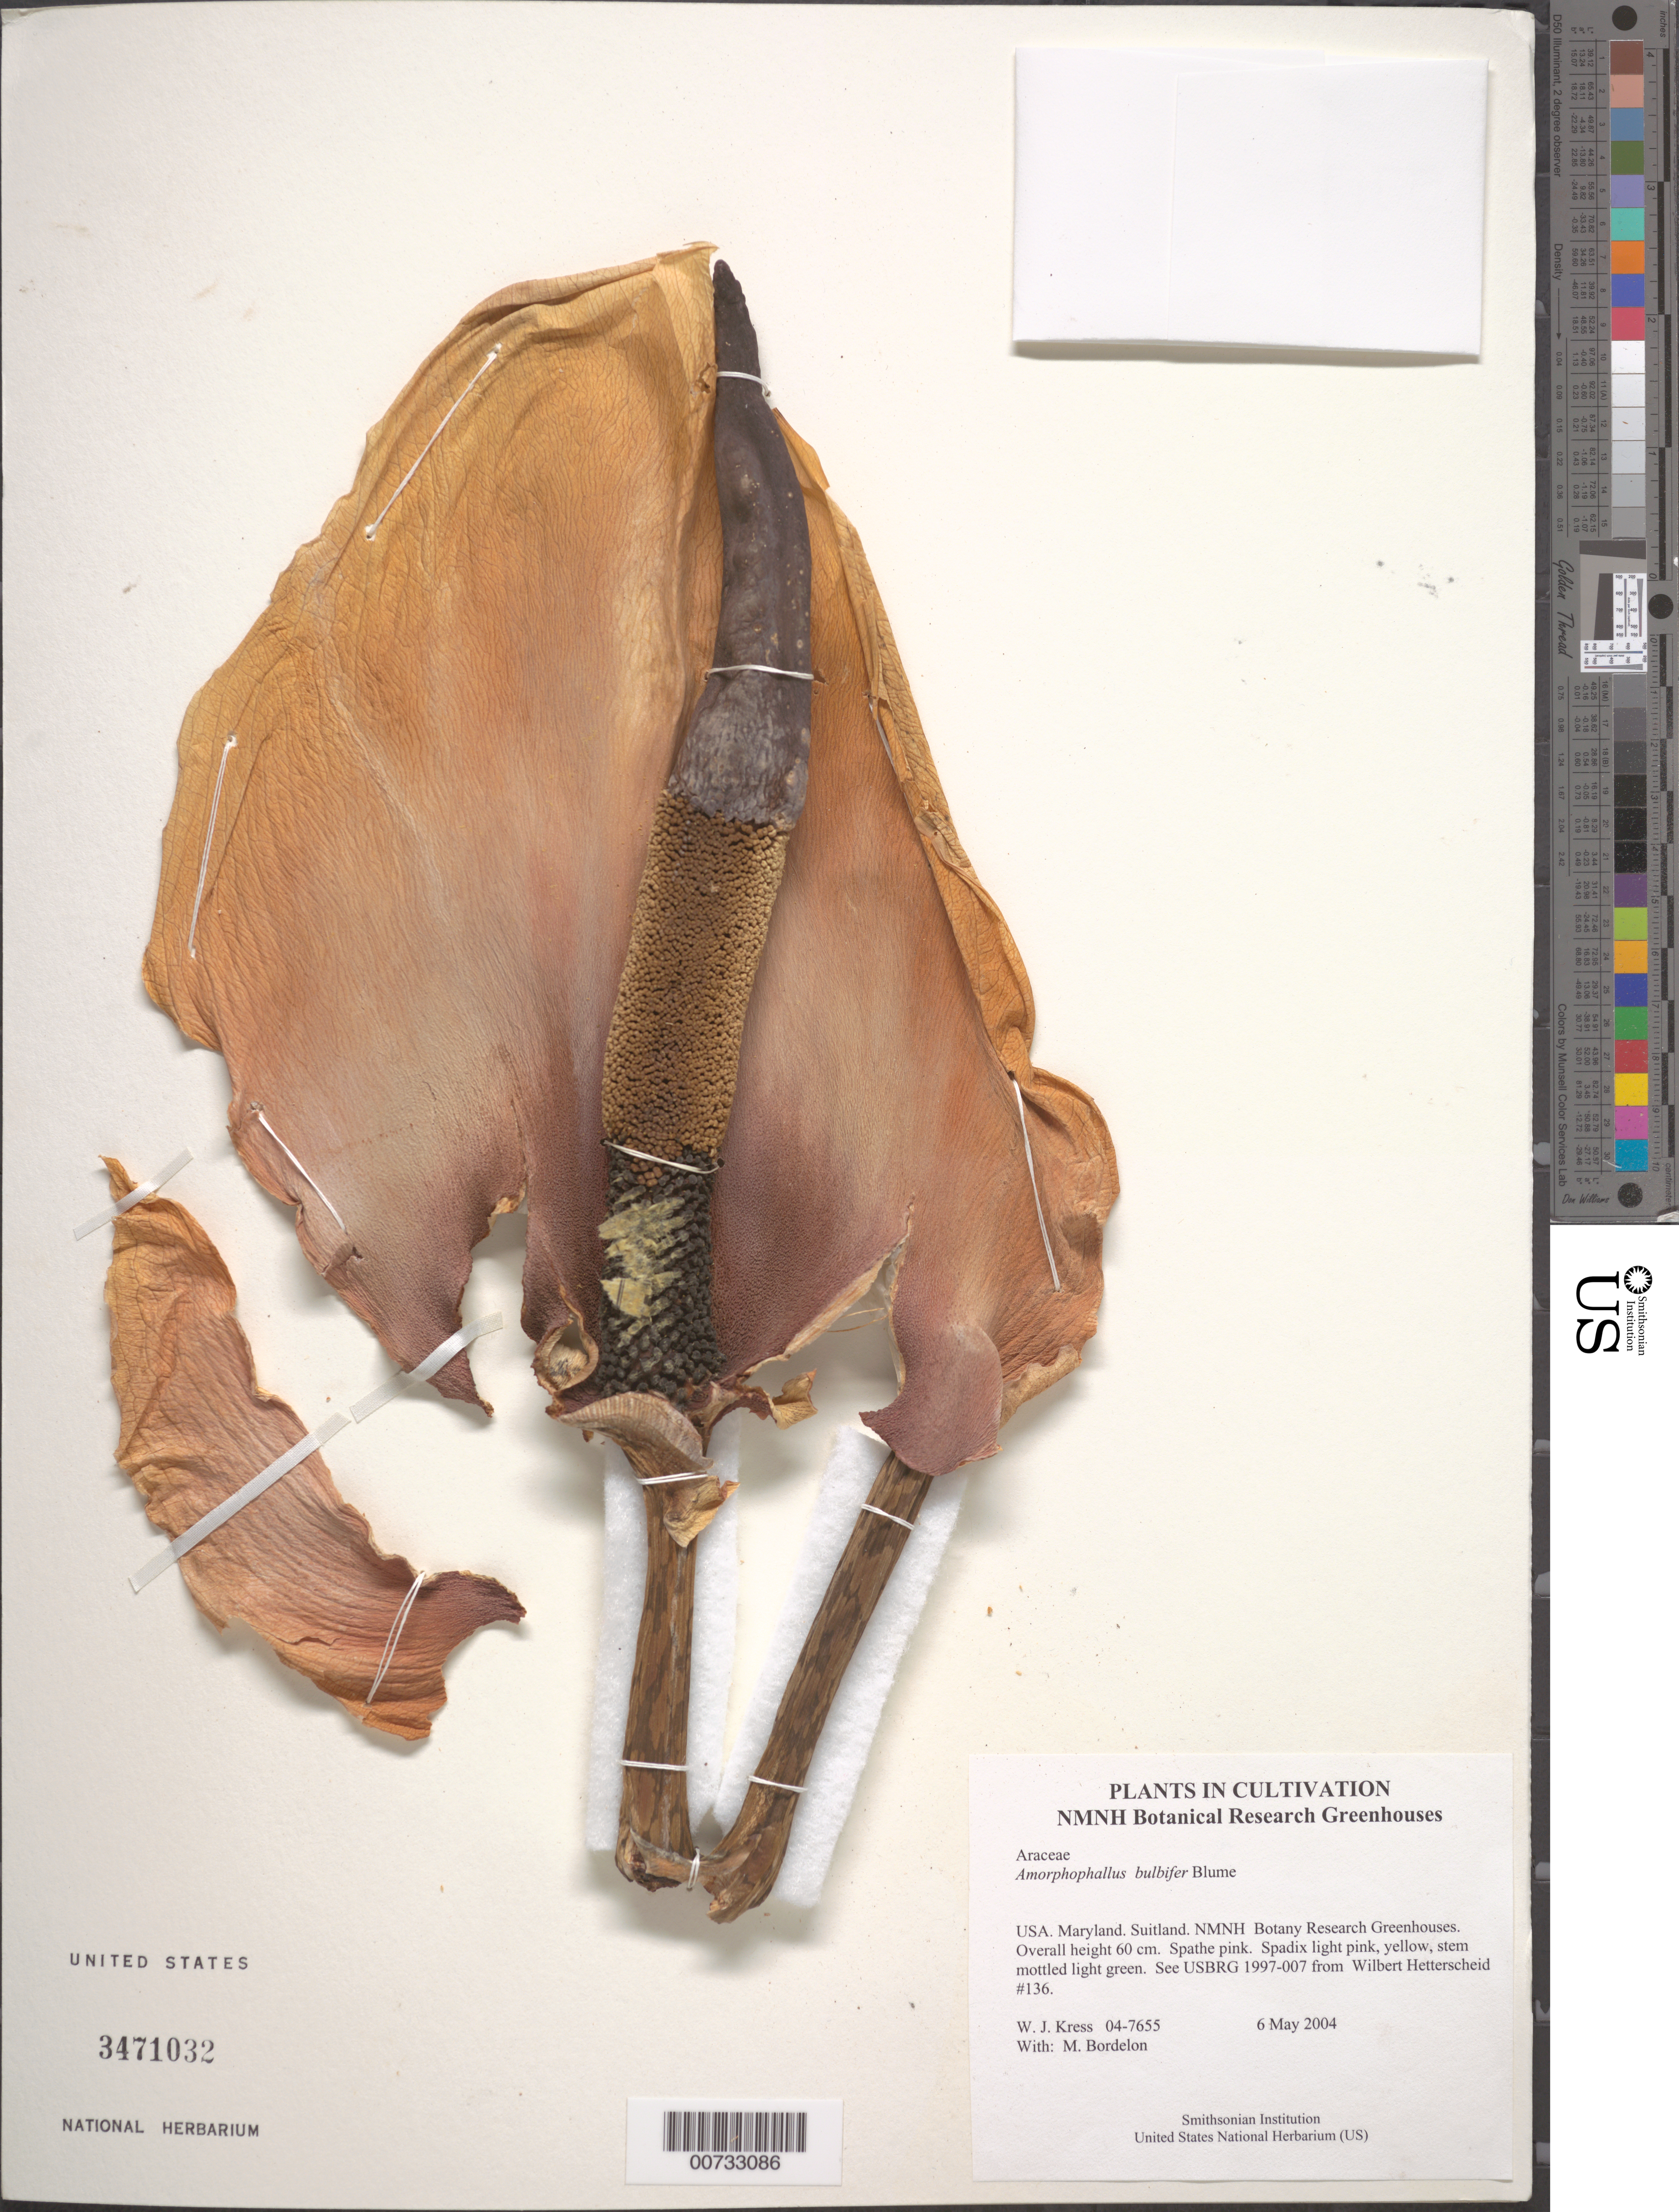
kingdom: Plantae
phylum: Tracheophyta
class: Liliopsida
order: Acorales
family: Acoraceae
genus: Acorus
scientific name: Acorus tatarinowii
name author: Schott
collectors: W. J. Kress & M. Bordelon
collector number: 04-7655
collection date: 2004-05-06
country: United States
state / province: Maryland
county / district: Prince George's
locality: NMNH Botany Research Greenhouses. Suitland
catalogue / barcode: US 3471032